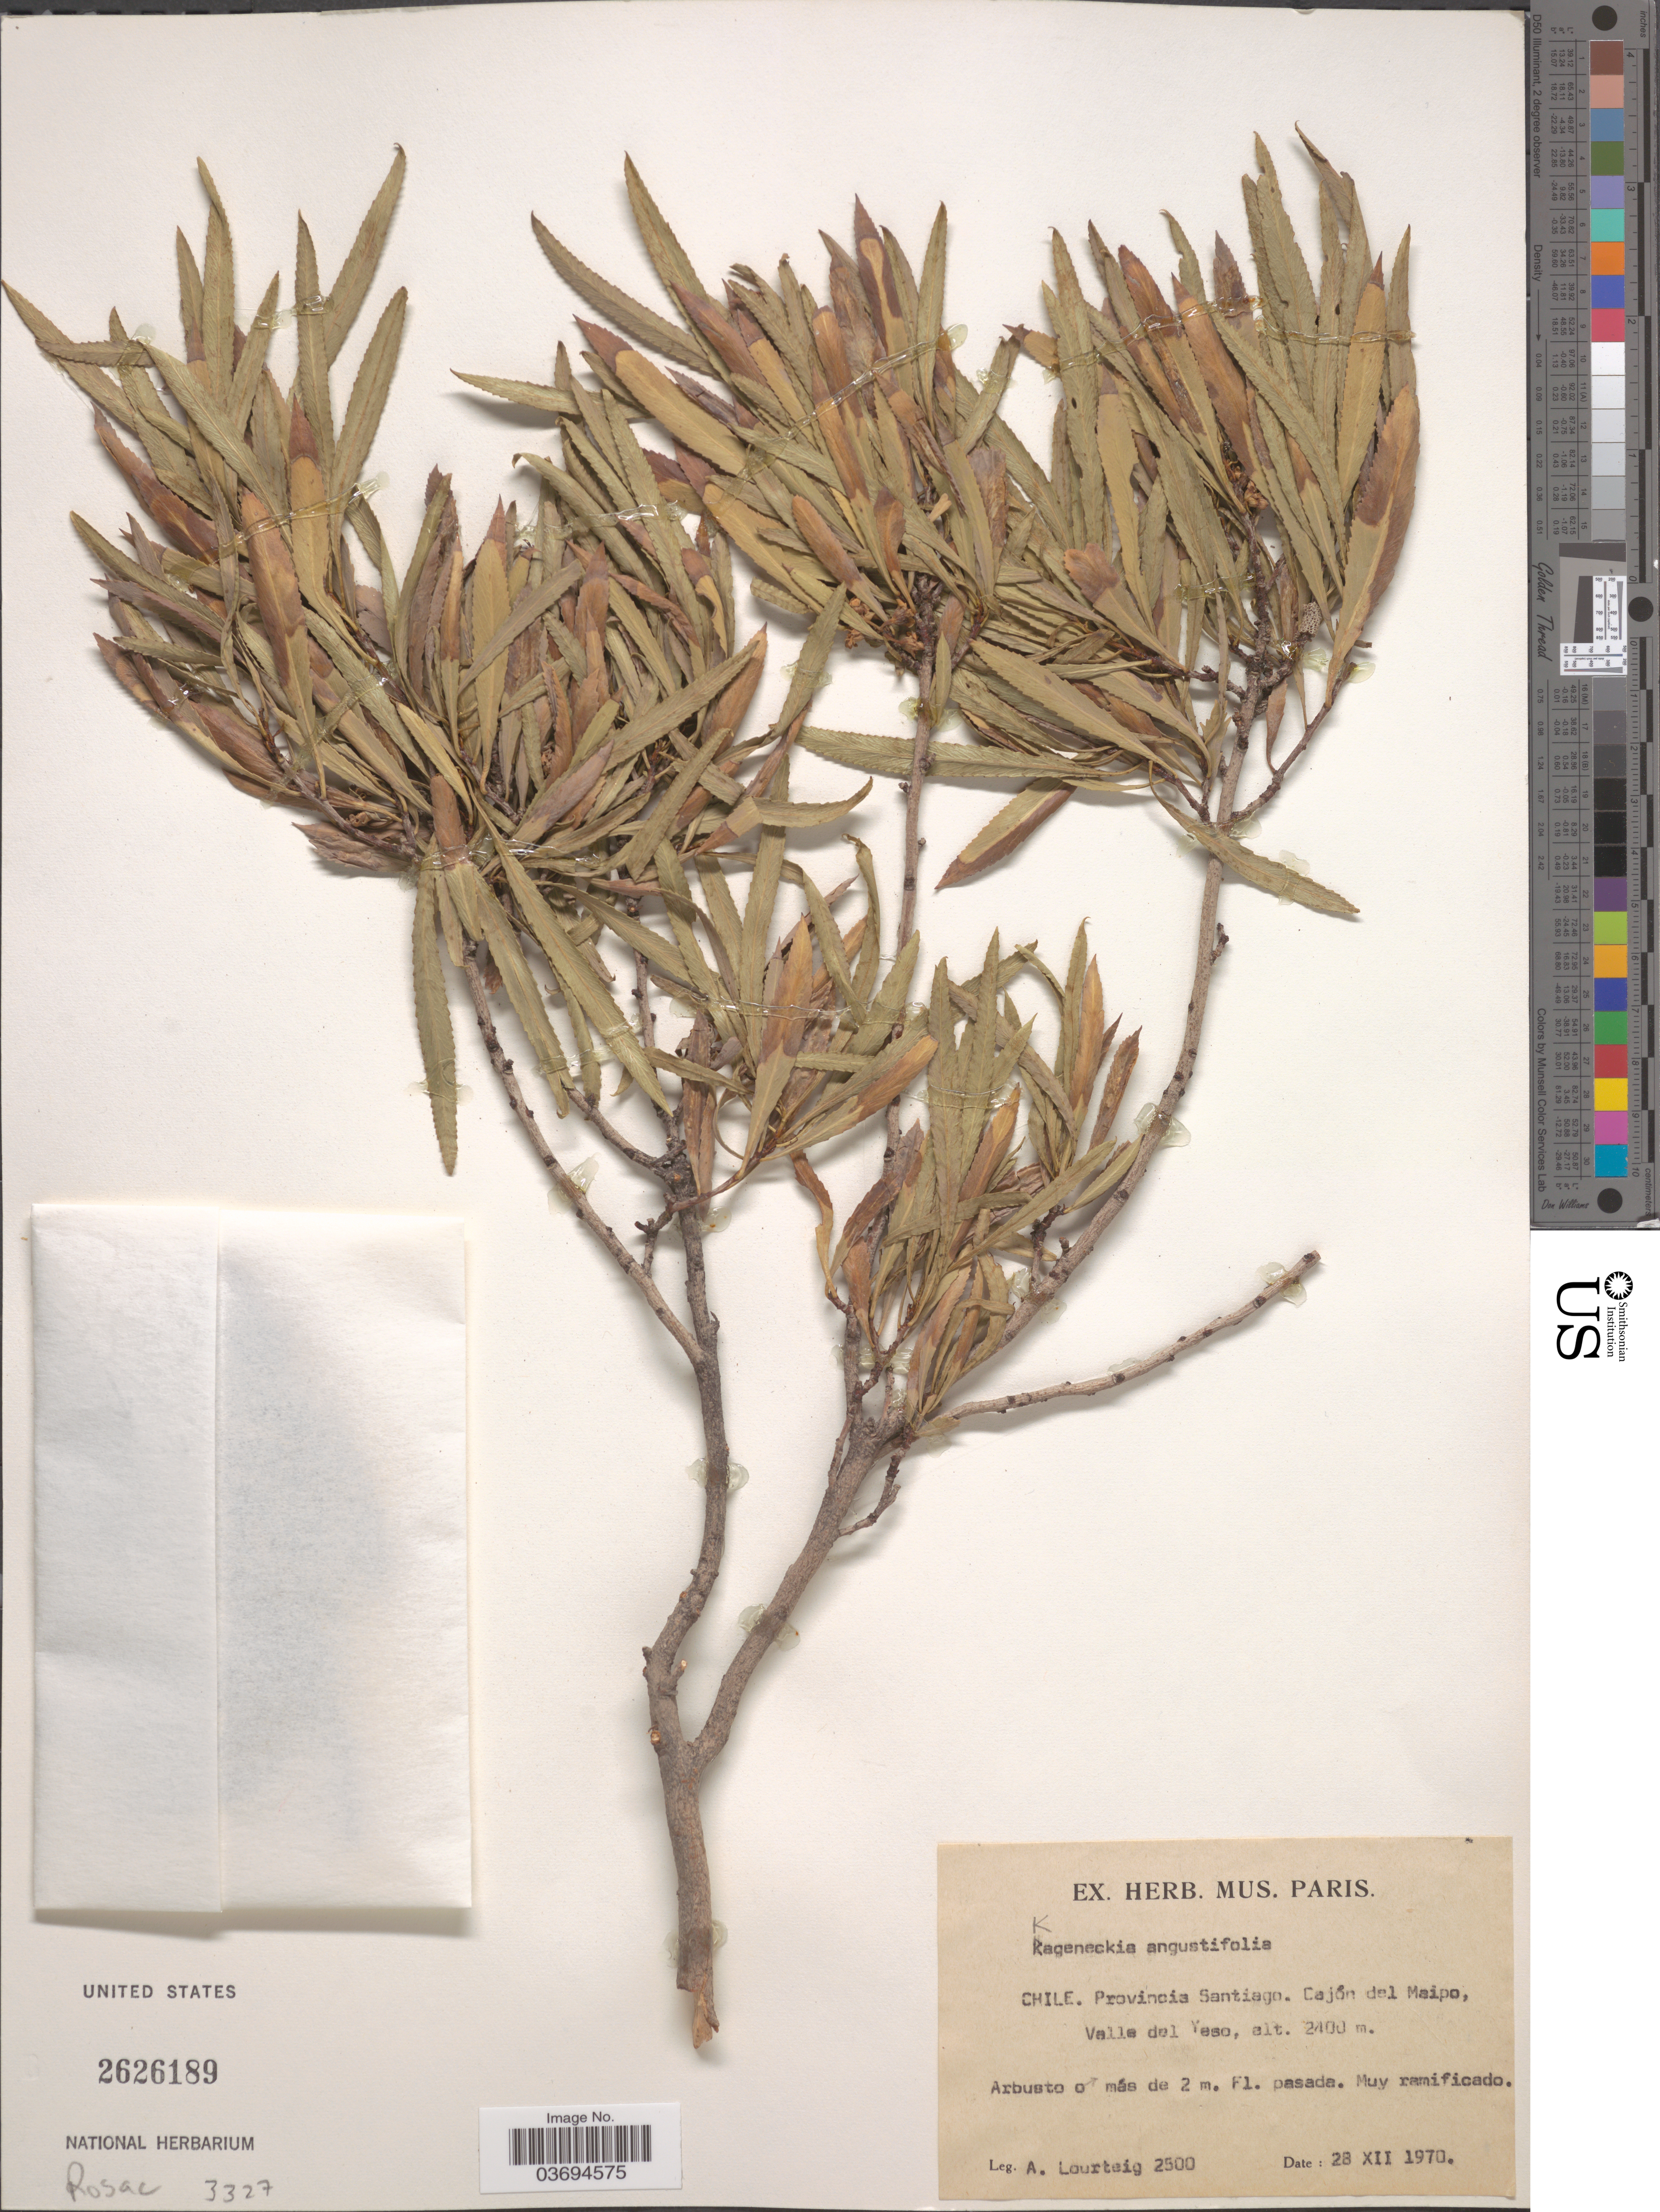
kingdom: Plantae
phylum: Tracheophyta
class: Magnoliopsida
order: Rosales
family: Rosaceae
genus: Kageneckia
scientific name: Kageneckia angustifolia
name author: D. Don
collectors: A. Lourteig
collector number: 2500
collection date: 1970-12-28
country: Chile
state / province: Región Metropolitana (RM)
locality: Provincia Santiago. Cajón del Maipo, Valle del Yeso.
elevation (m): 2400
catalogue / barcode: US 2626189